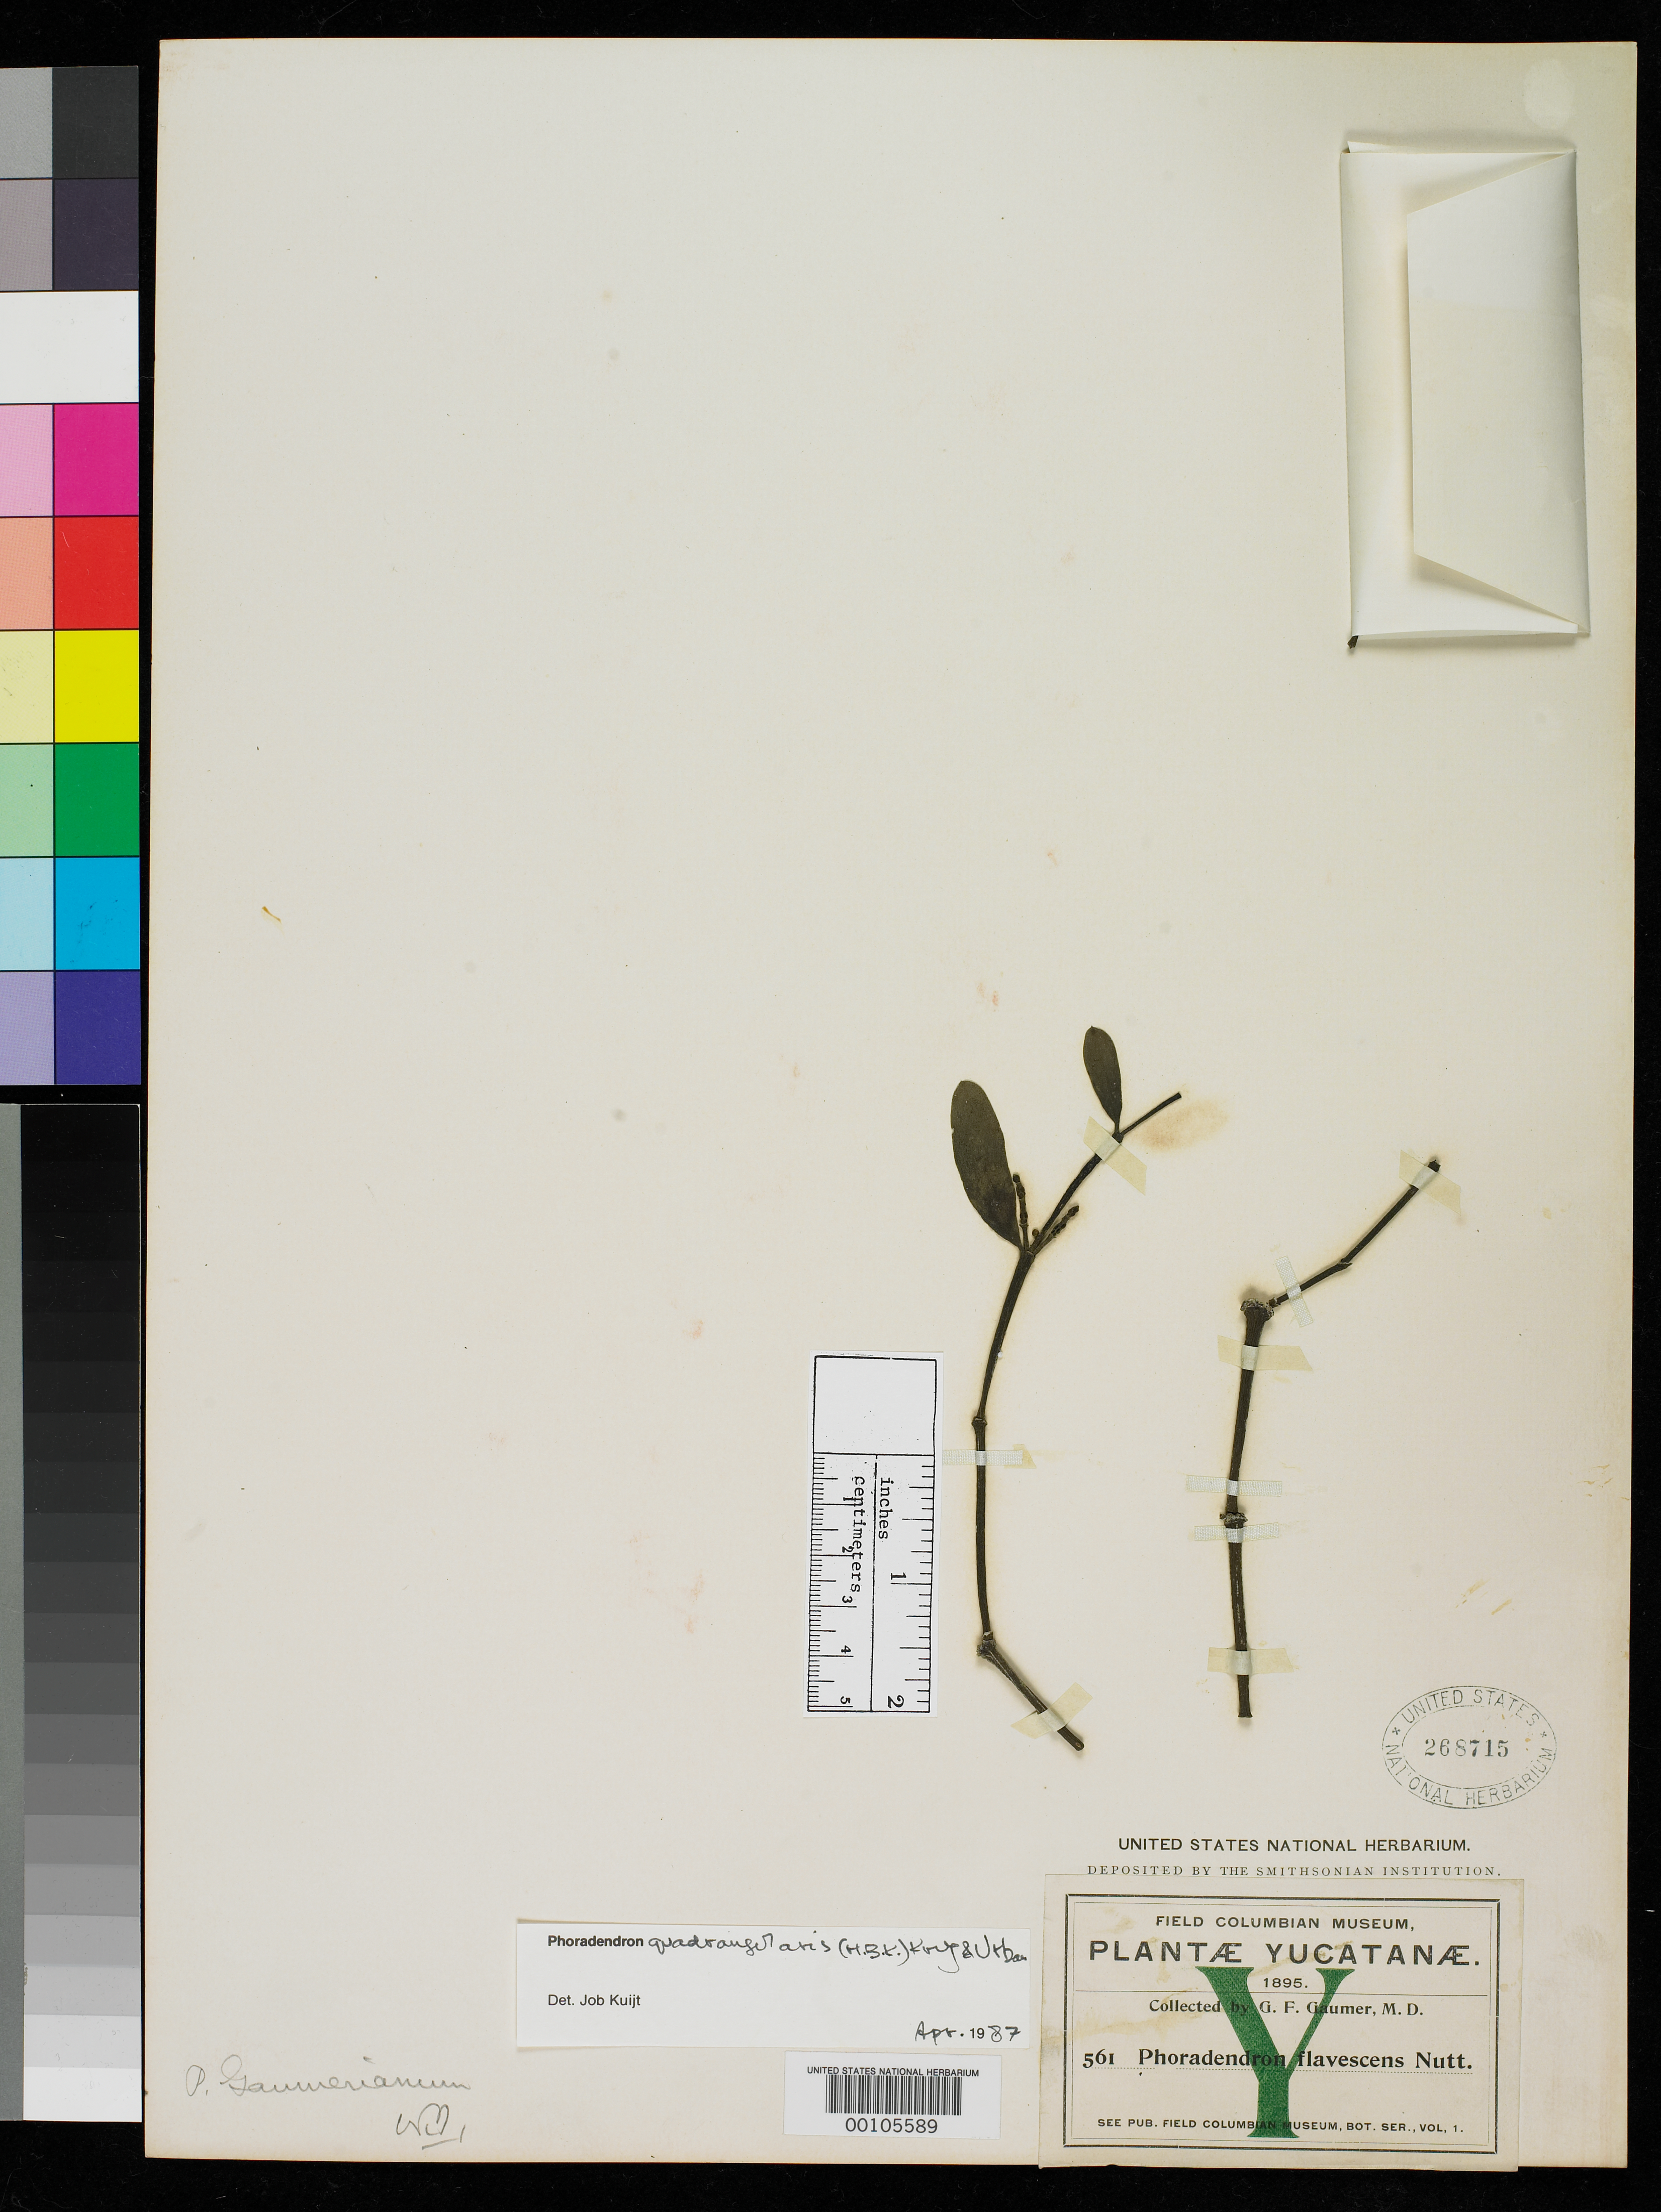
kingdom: Plantae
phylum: Tracheophyta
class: Magnoliopsida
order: Santalales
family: Viscaceae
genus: Phoradendron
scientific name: Phoradendron gaumeri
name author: Trel.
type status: Isotype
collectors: G. F. Gaumer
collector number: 561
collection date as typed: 1895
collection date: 1895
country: Mexico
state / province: Yucatán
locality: Izamal.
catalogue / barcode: US 268715